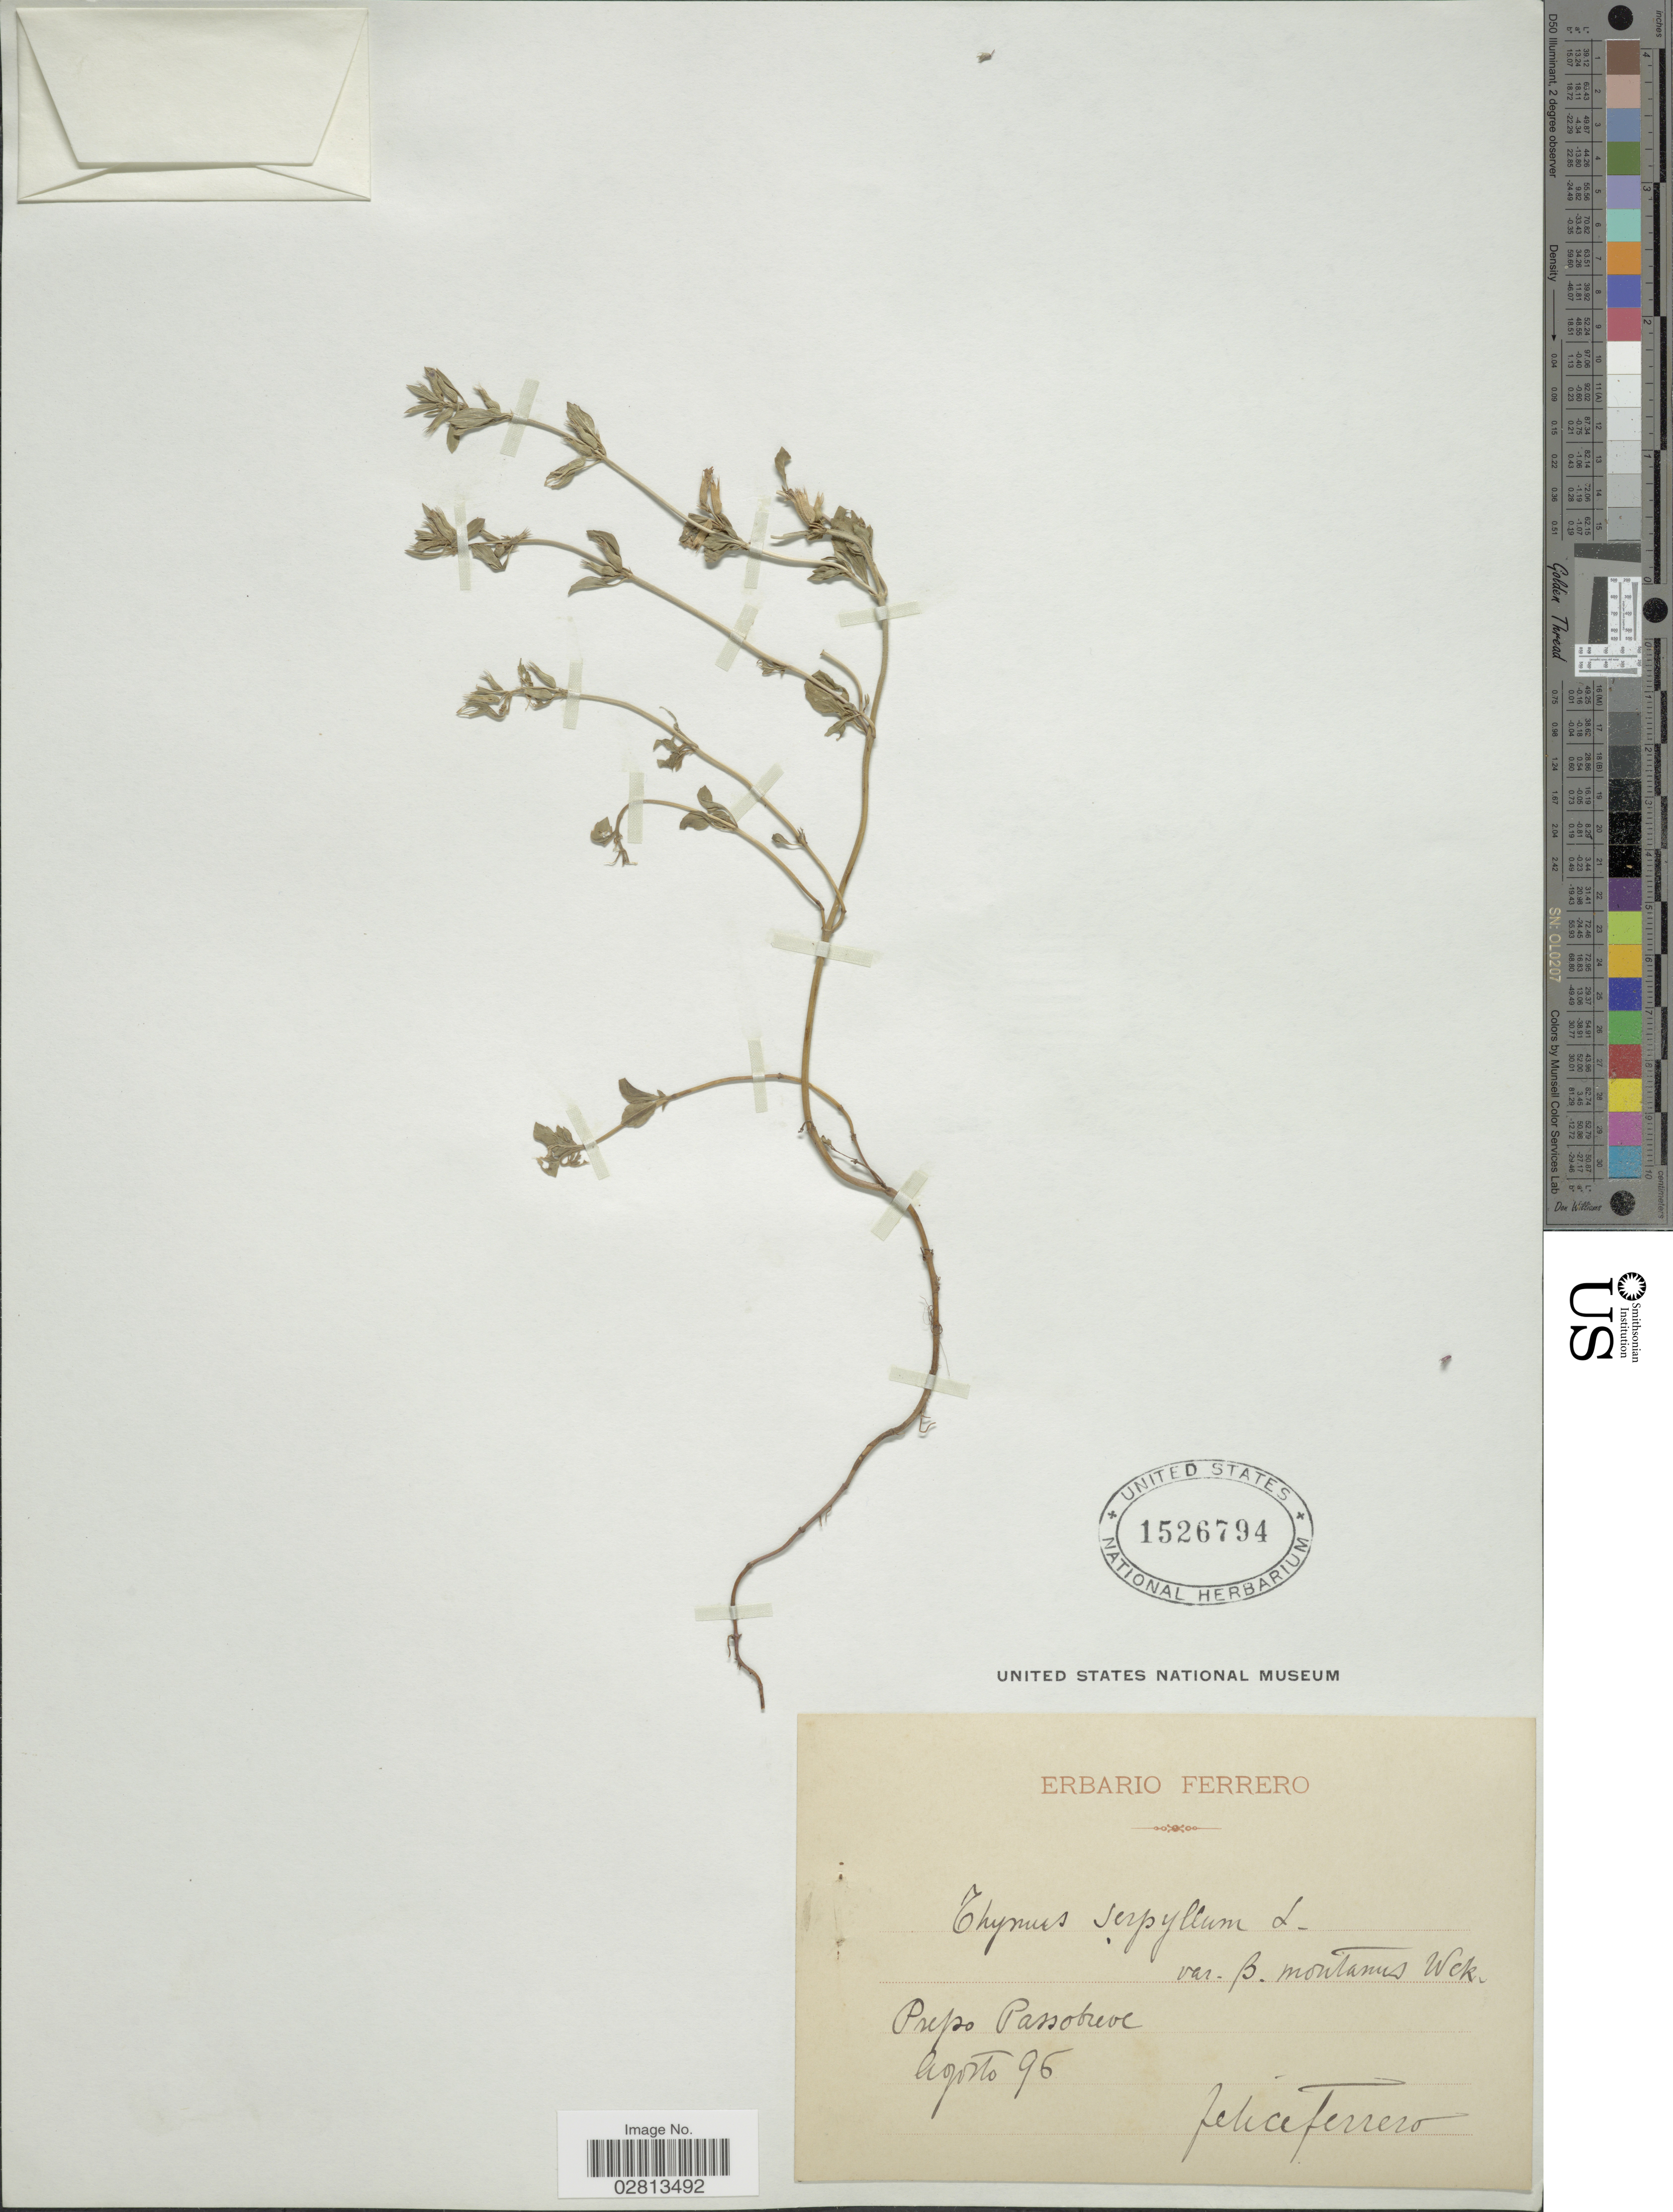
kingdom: Plantae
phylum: Tracheophyta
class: Magnoliopsida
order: Lamiales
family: Lamiaceae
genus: Thymus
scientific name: Thymus serpyllum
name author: L.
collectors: F. Ferrero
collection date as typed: Transcribed d/m/y: /8/96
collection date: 1896-08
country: Italy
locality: Presso Passobreve [interpreted]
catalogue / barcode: US 1526794